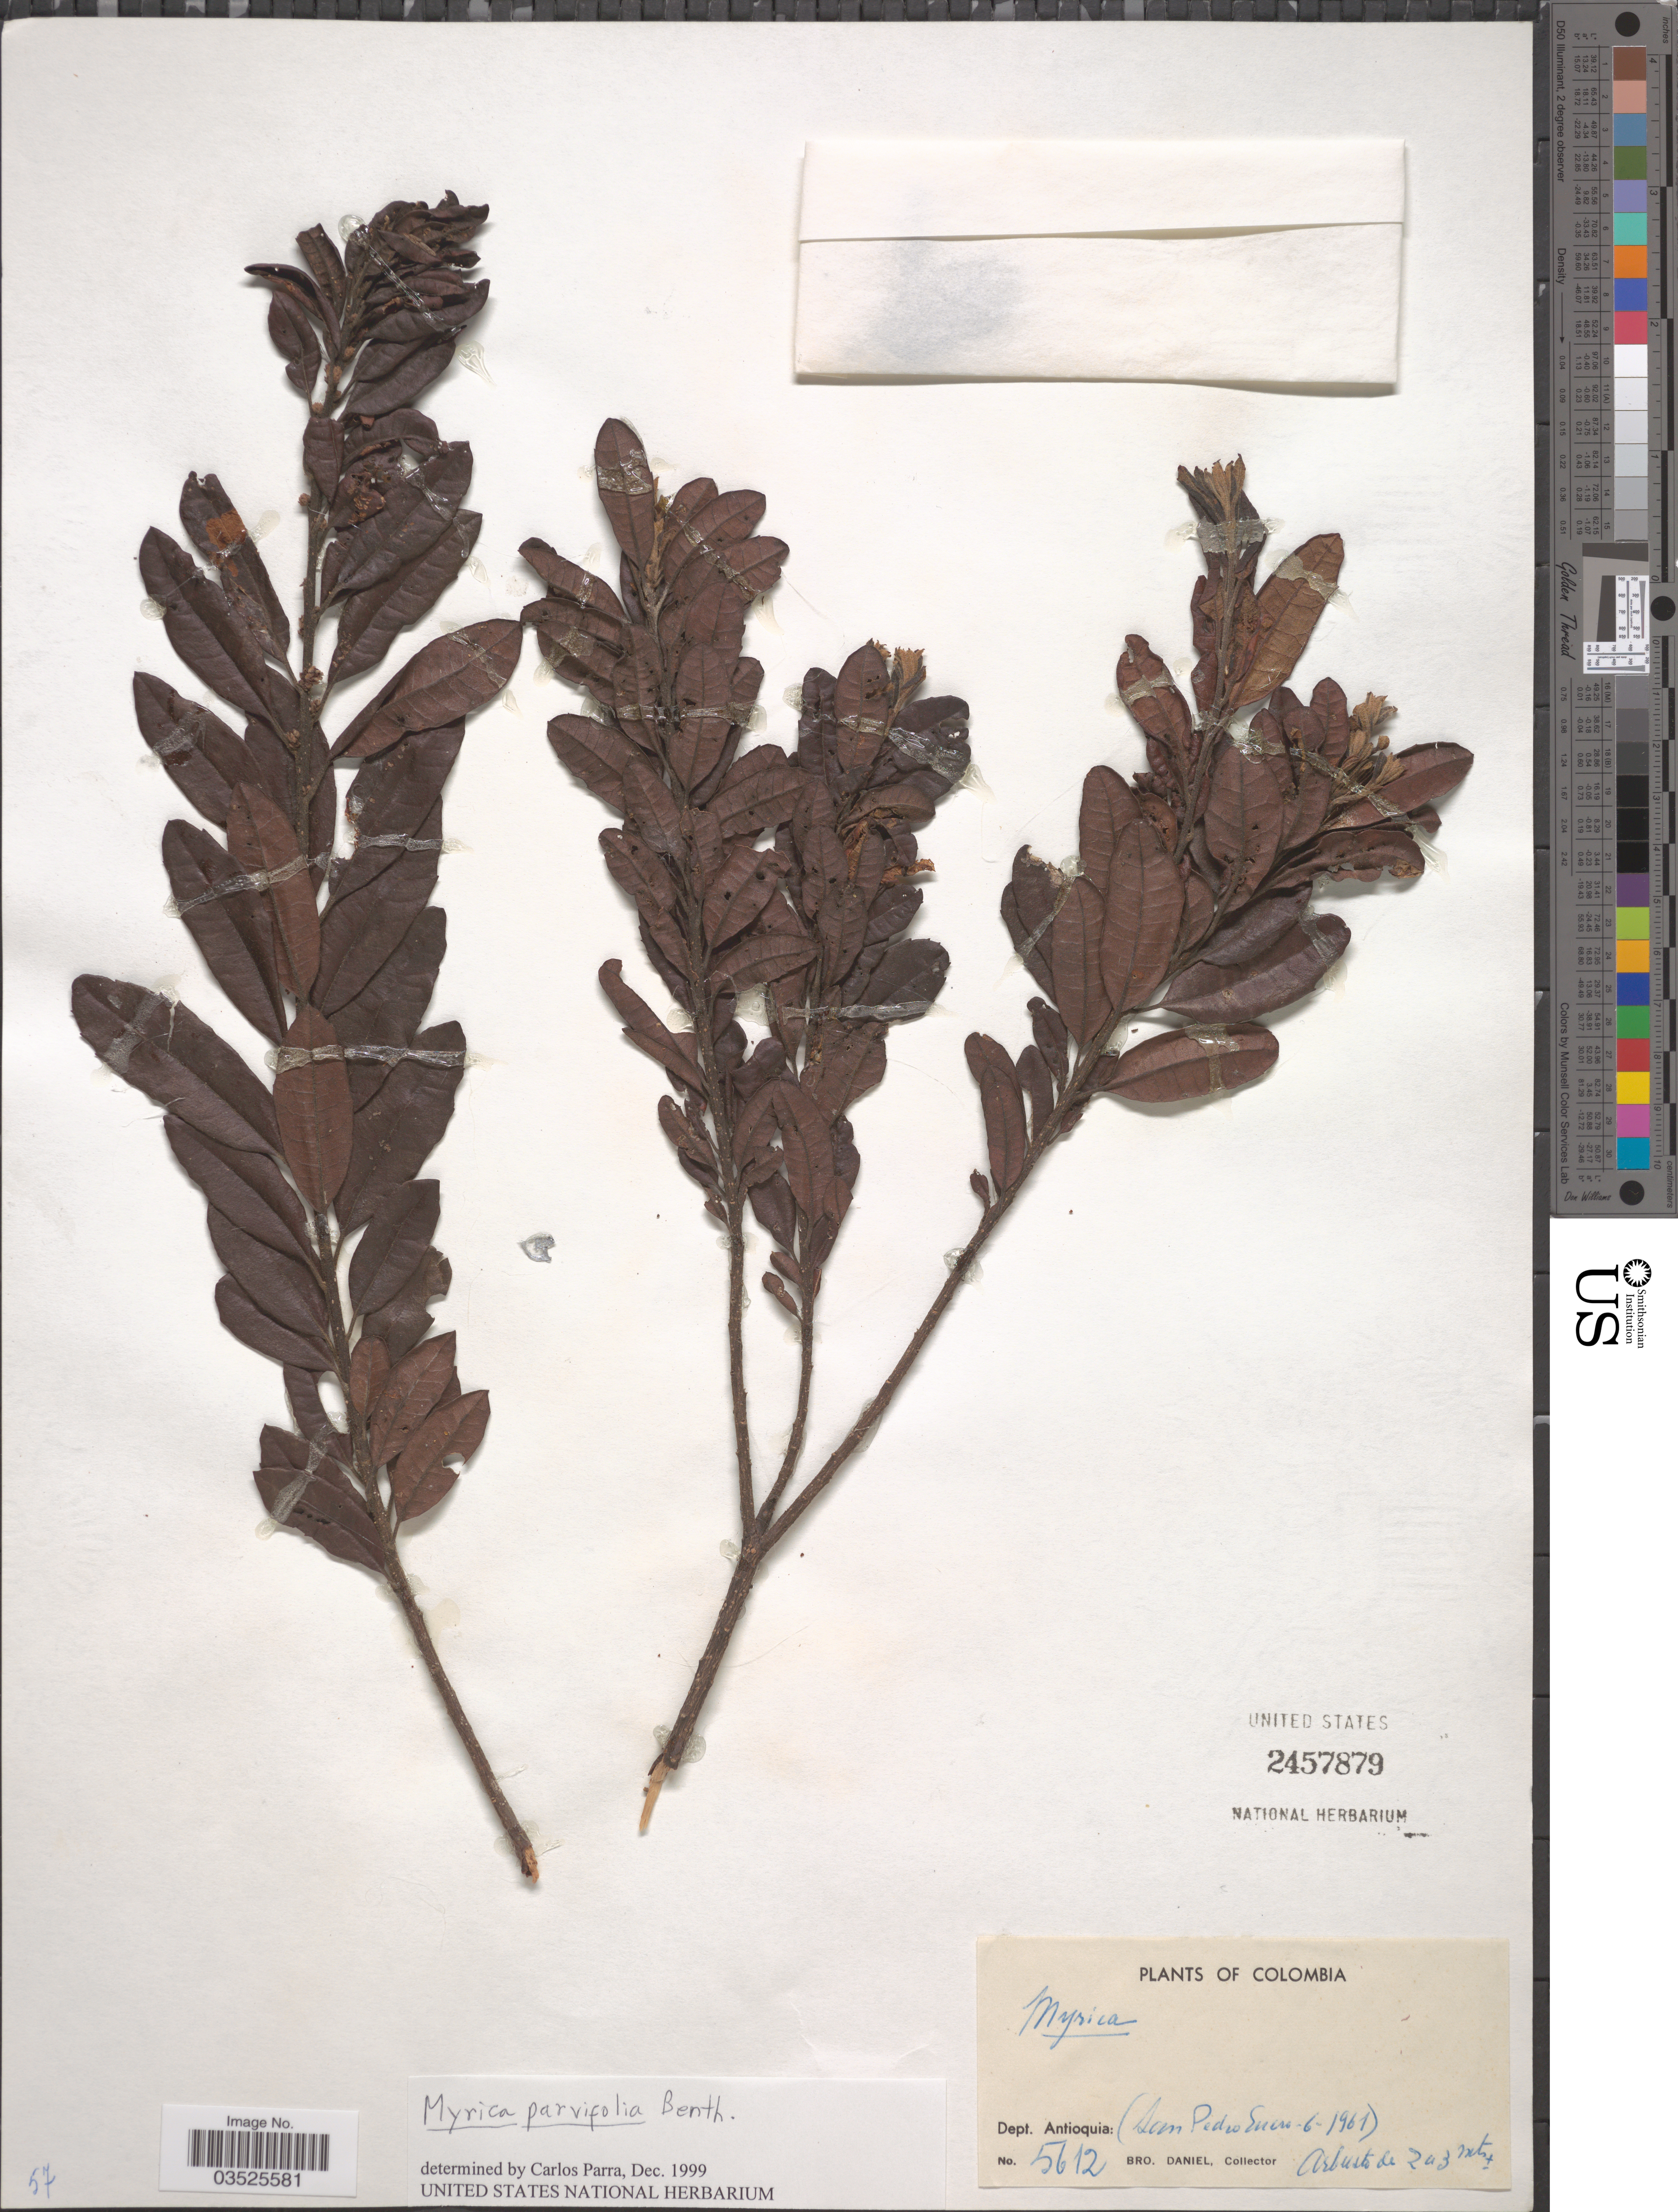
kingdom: Plantae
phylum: Tracheophyta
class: Magnoliopsida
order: Fagales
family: Myricaceae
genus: Morella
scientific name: Morella parvifolia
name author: (Benth.) Parra-Os.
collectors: Bro. Daniel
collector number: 5612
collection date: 1961-01-06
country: Colombia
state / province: Antioquia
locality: Dept. Antioquia: (San Pedro).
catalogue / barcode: US 2457879